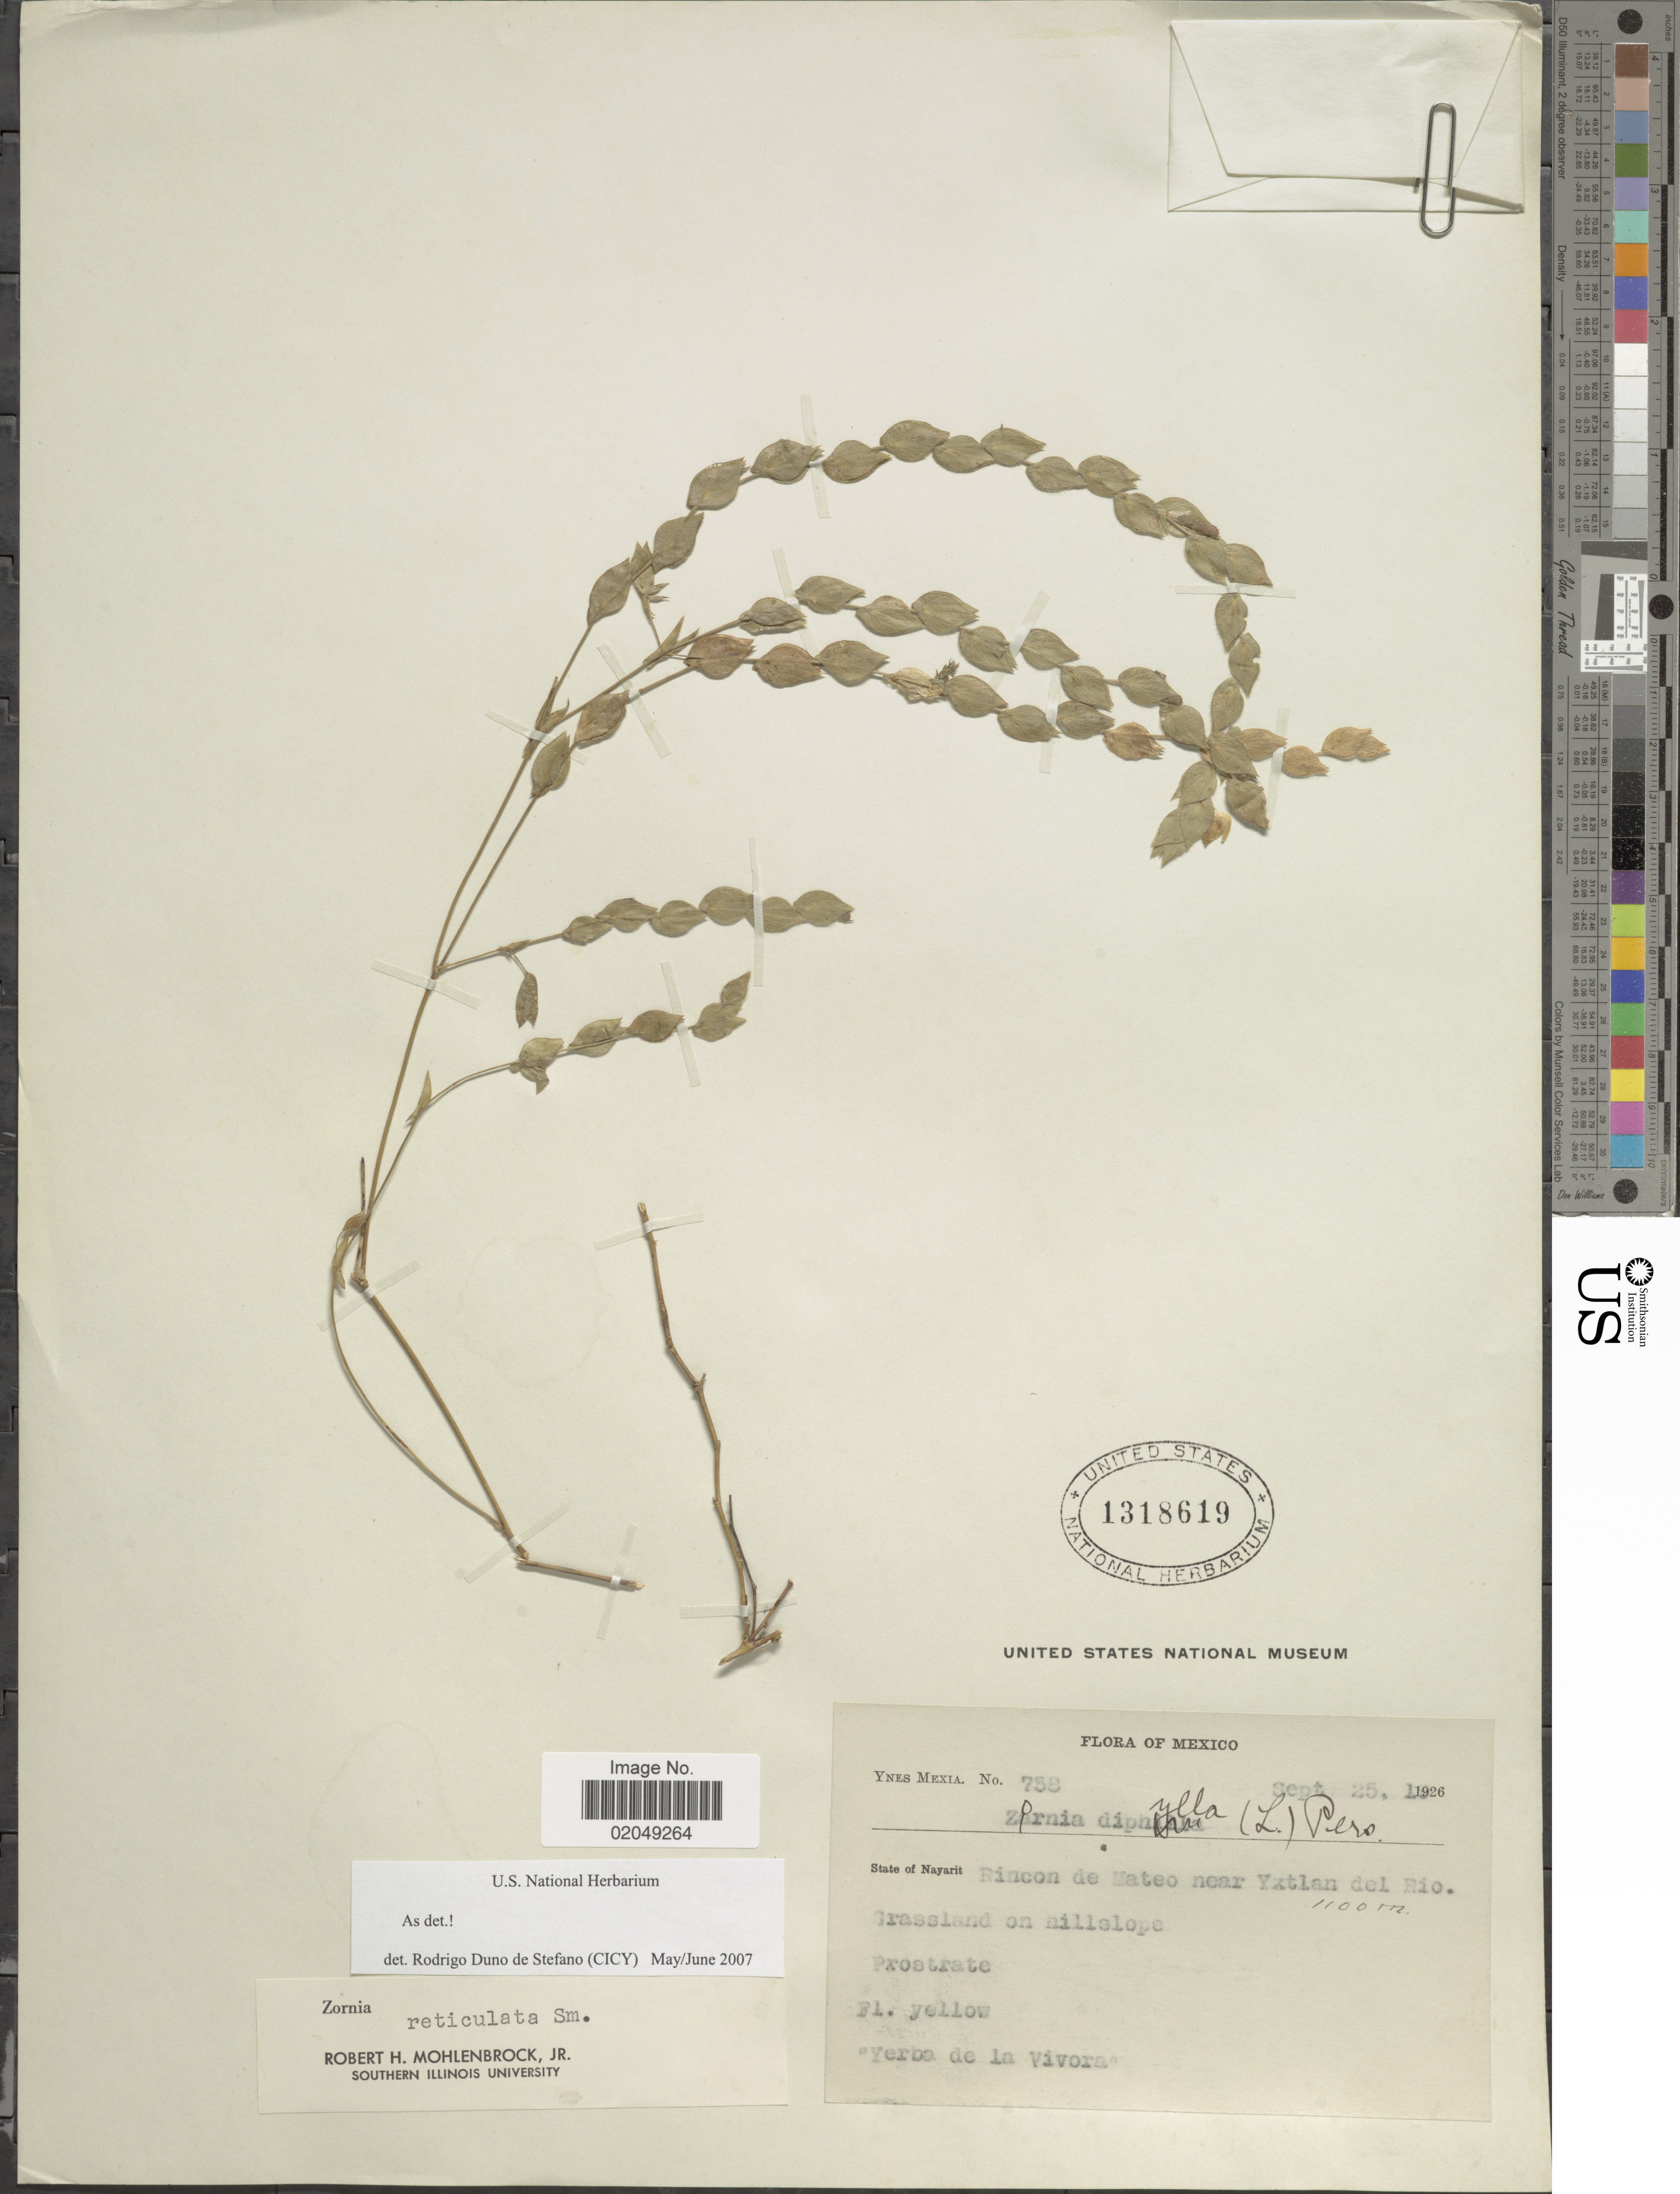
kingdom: Plantae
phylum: Tracheophyta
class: Magnoliopsida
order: Fabales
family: Fabaceae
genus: Zornia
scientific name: Zornia reticulata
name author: Sm.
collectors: Y. Mexia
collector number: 752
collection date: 1926-09-25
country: Mexico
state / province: Nayarit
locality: Rincon de Mateo near Yxtlan del Rio, Grassland on hillslope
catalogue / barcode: US 1318619